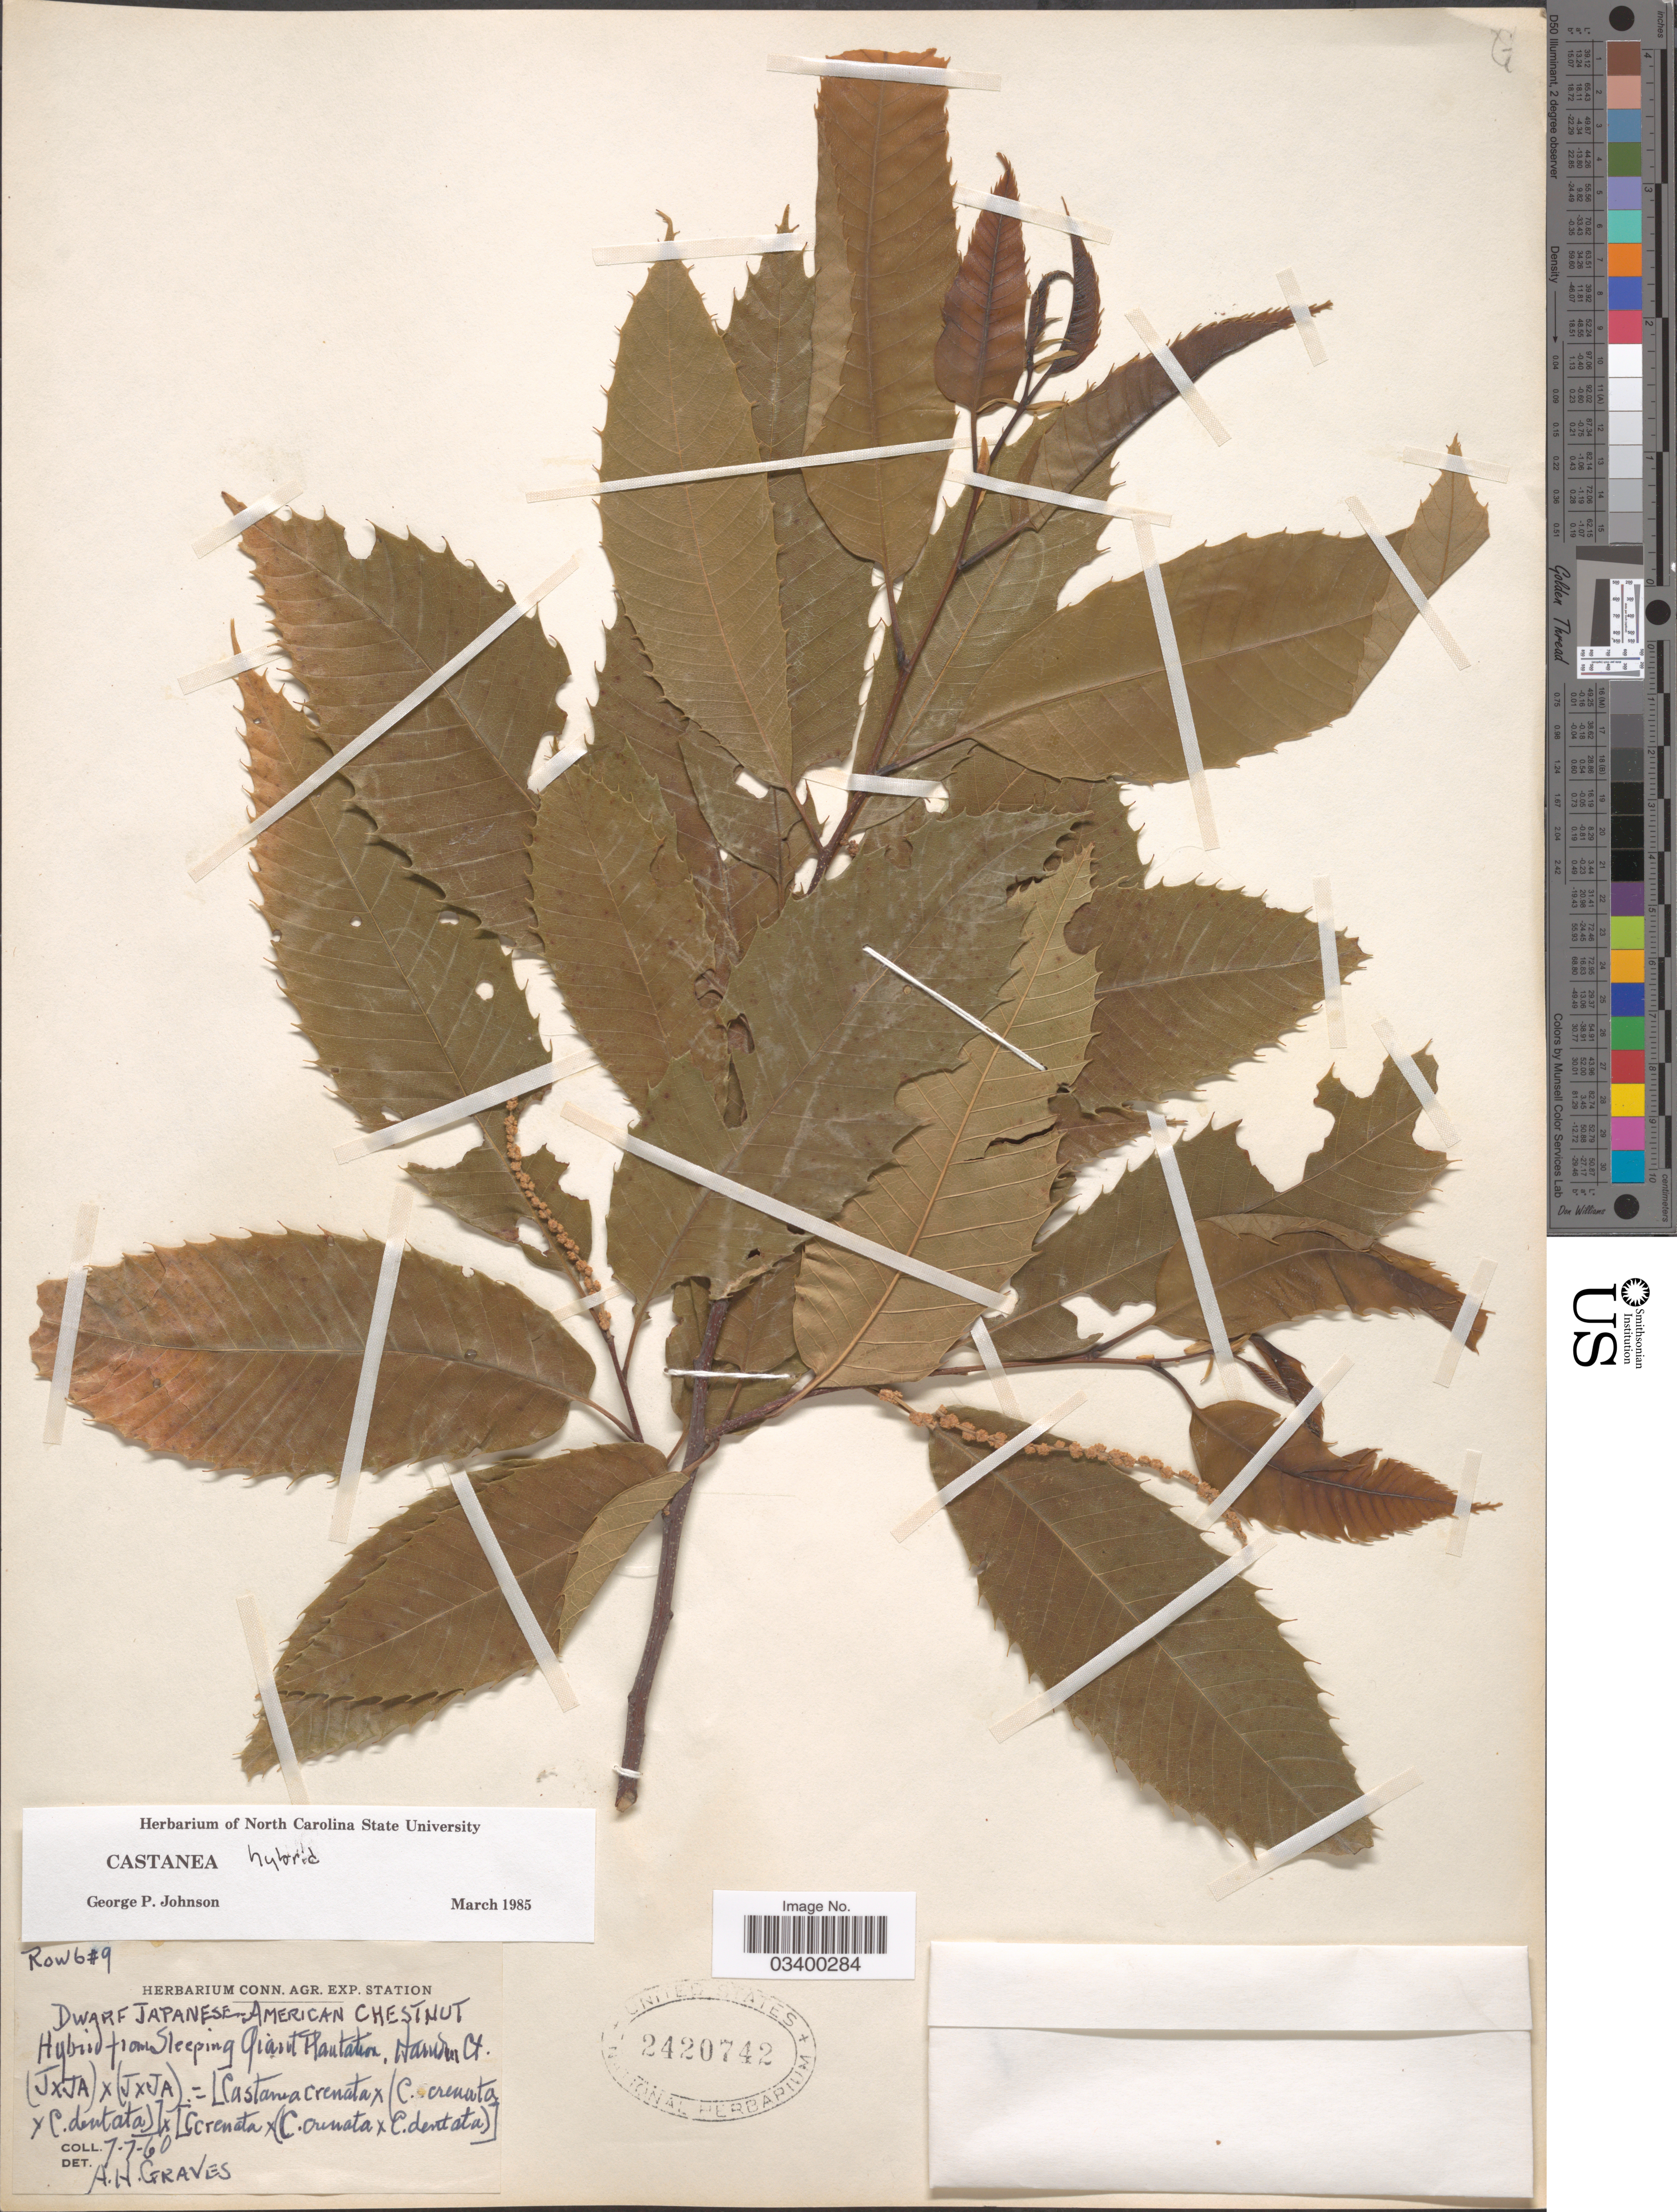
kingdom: Plantae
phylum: Tracheophyta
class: Magnoliopsida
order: Fagales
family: Fagaceae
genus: Castanea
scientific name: Castanea sp.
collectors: Ex herb. Conn. Agr. Exp. Station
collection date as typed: Transcribed d/m/y: 7/7/60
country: United States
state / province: Connecticut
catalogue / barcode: US 2420742